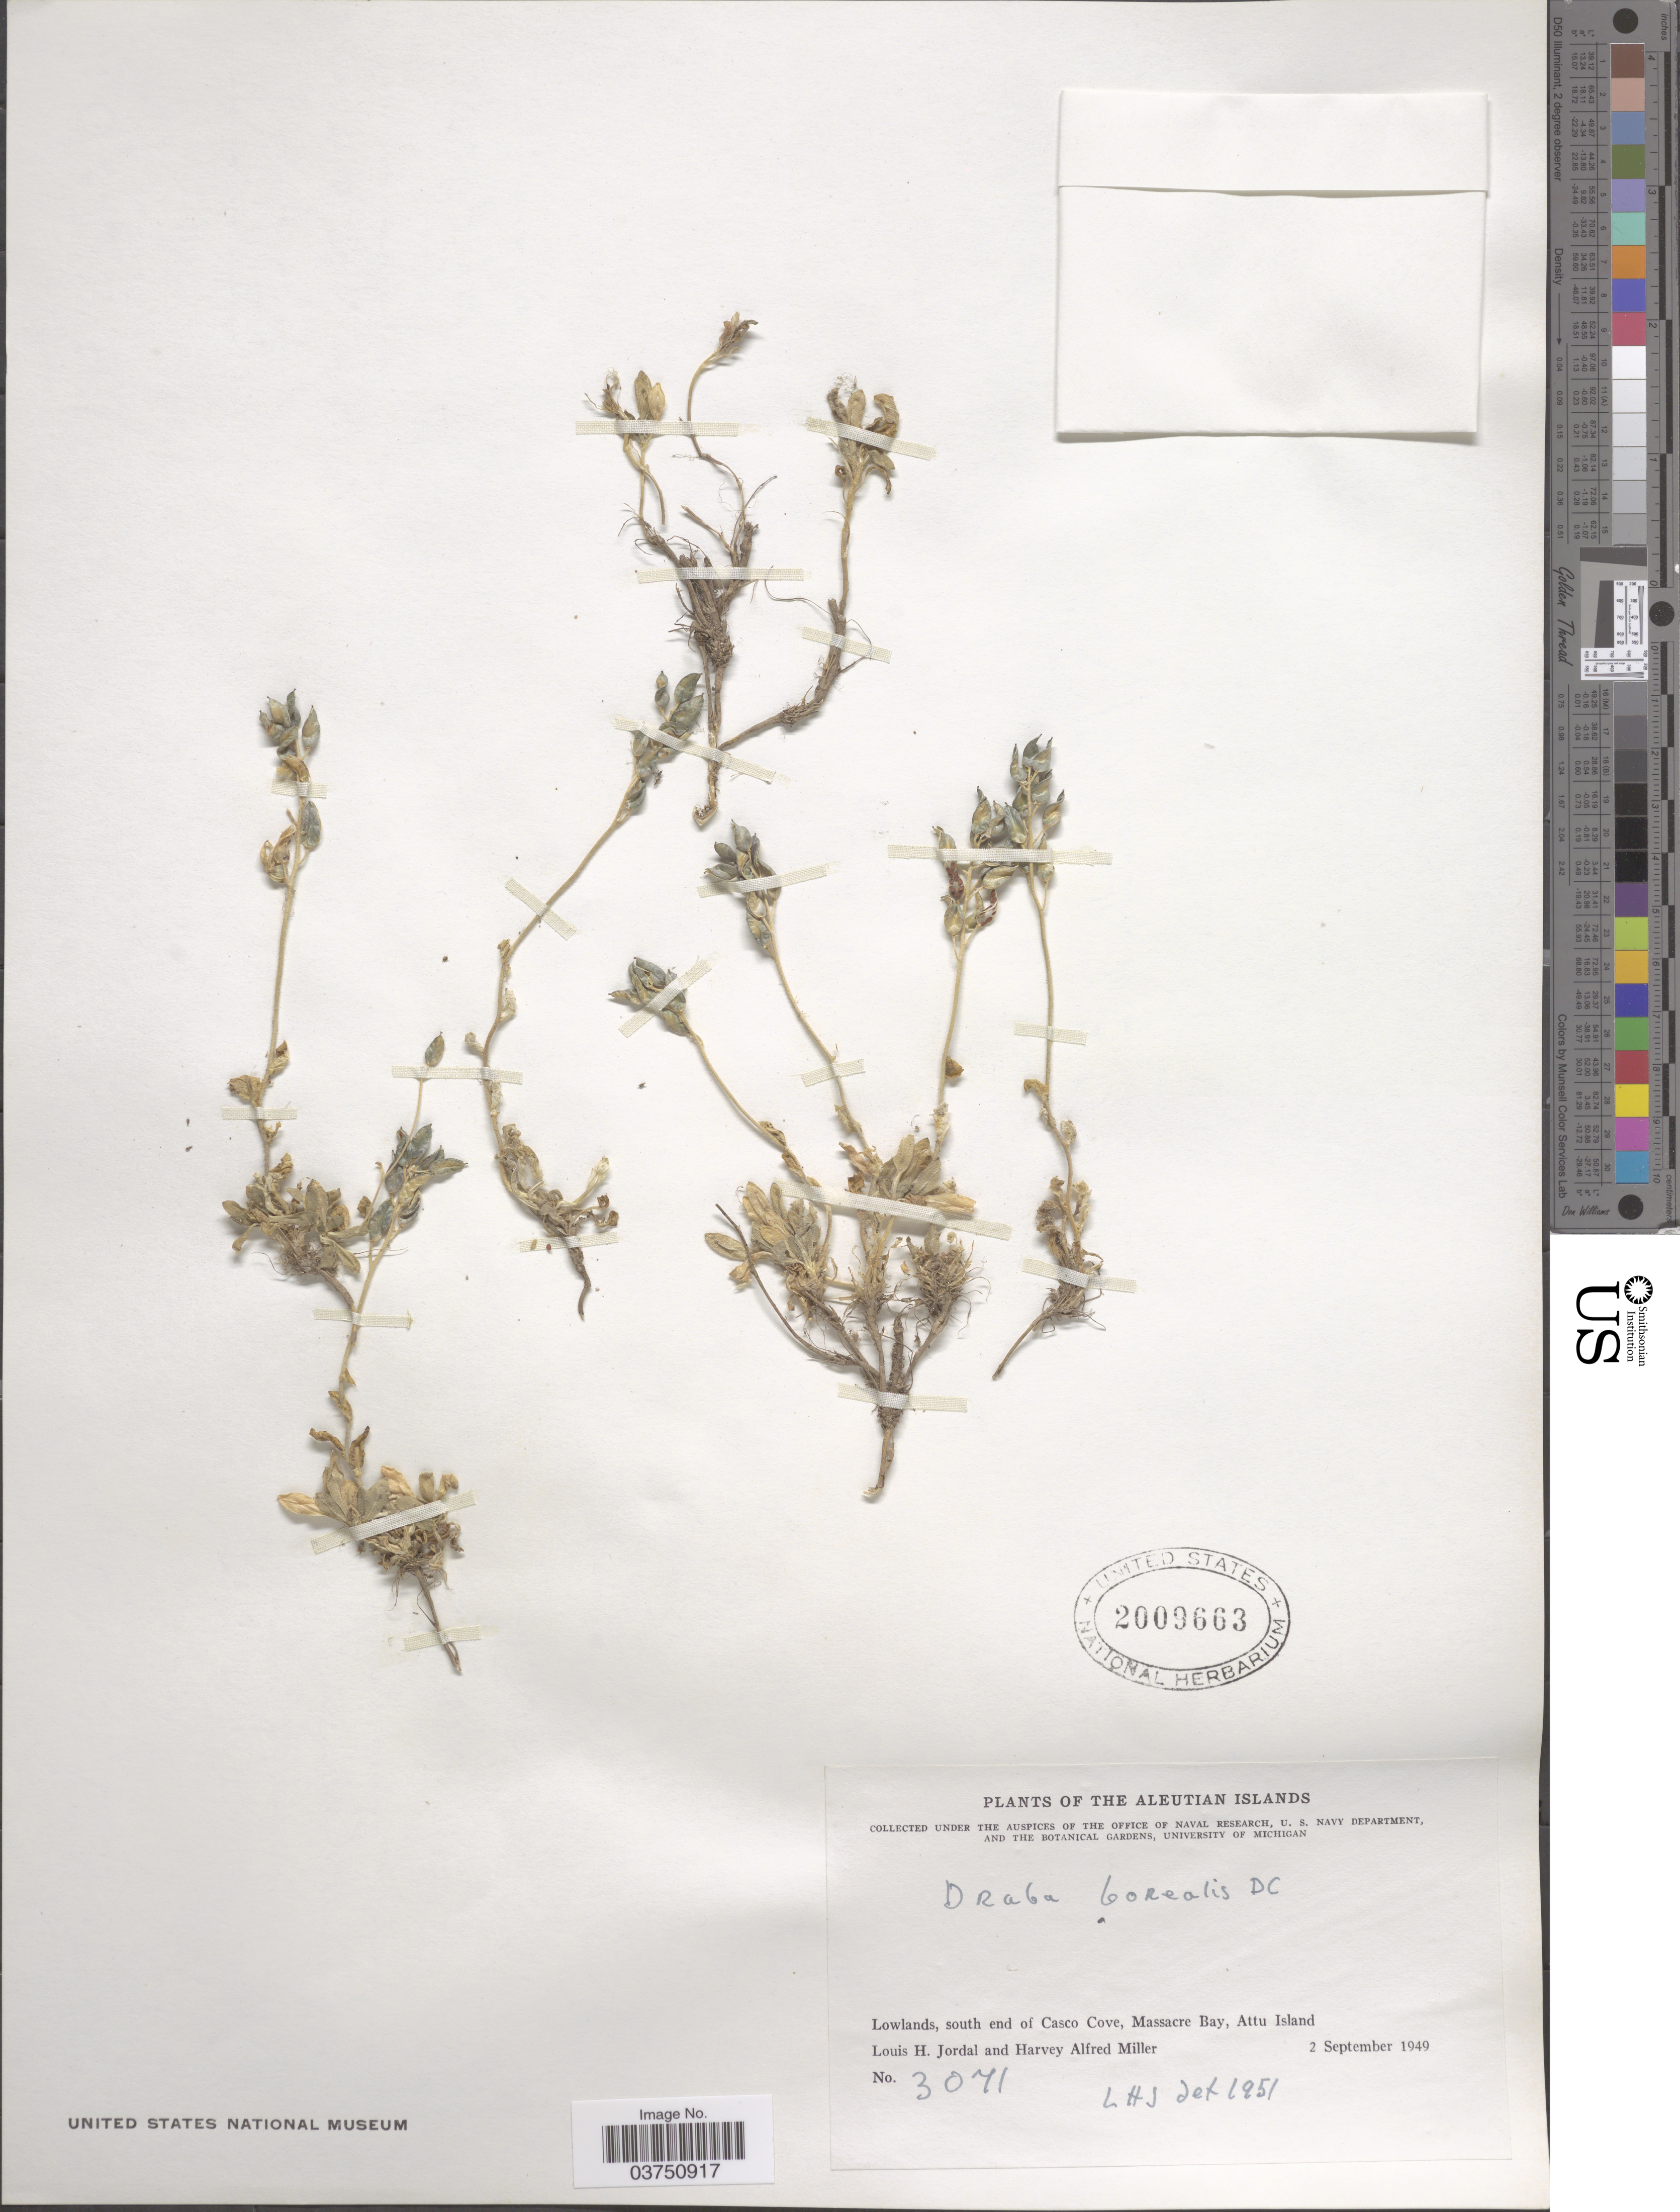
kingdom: Plantae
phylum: Tracheophyta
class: Magnoliopsida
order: Brassicales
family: Brassicaceae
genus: Draba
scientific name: Draba borealis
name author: DC.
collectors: L. Jordal & H. A. Miller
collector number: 3071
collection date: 1949-09-02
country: United States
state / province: Alaska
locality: The Aleutian Islands. Lowlands, south end of Casco Cove, Massacre Bay, Attu Island.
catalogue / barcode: US 2009663